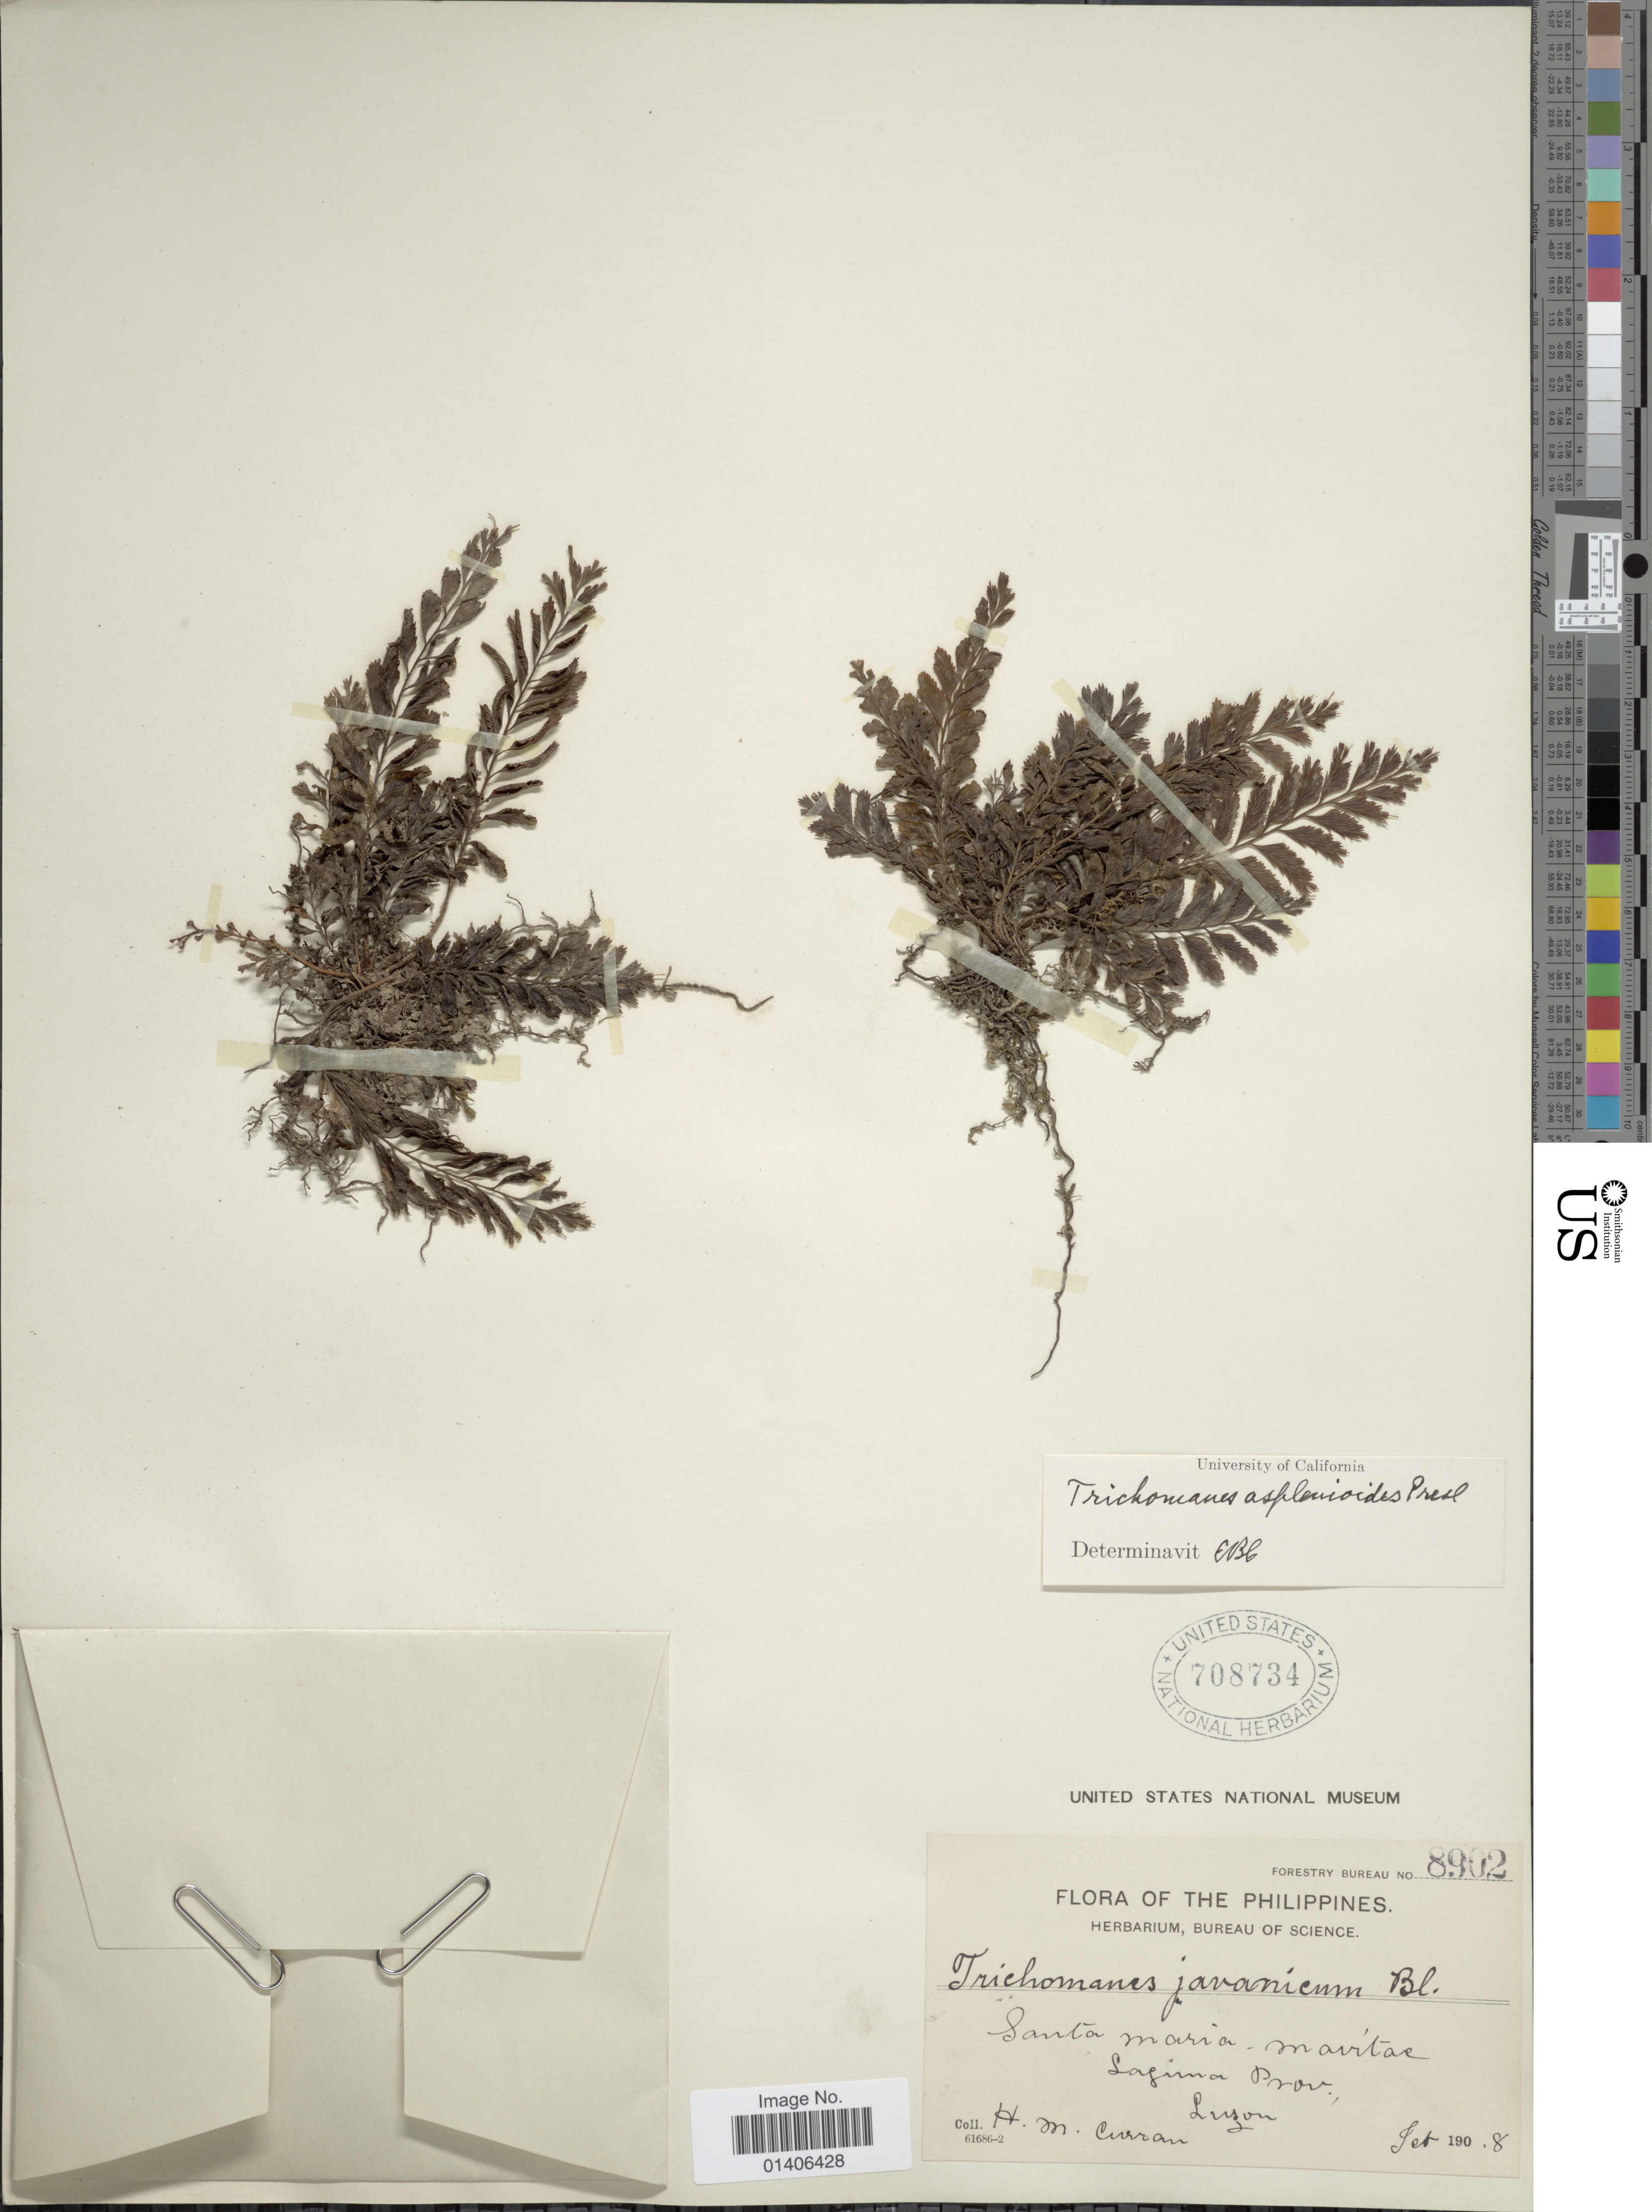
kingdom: Plantae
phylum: Tracheophyta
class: Polypodiopsida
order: Hymenophyllales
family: Hymenophyllaceae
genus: Cephalomanes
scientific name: Cephalomanes javanicum var. asplenoides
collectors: H. M. Curran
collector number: Forestry Bureau 8902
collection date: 1908-02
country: Philippines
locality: Santa Maria-mavitae, Lagina Prov, Luzon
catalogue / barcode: US 708734